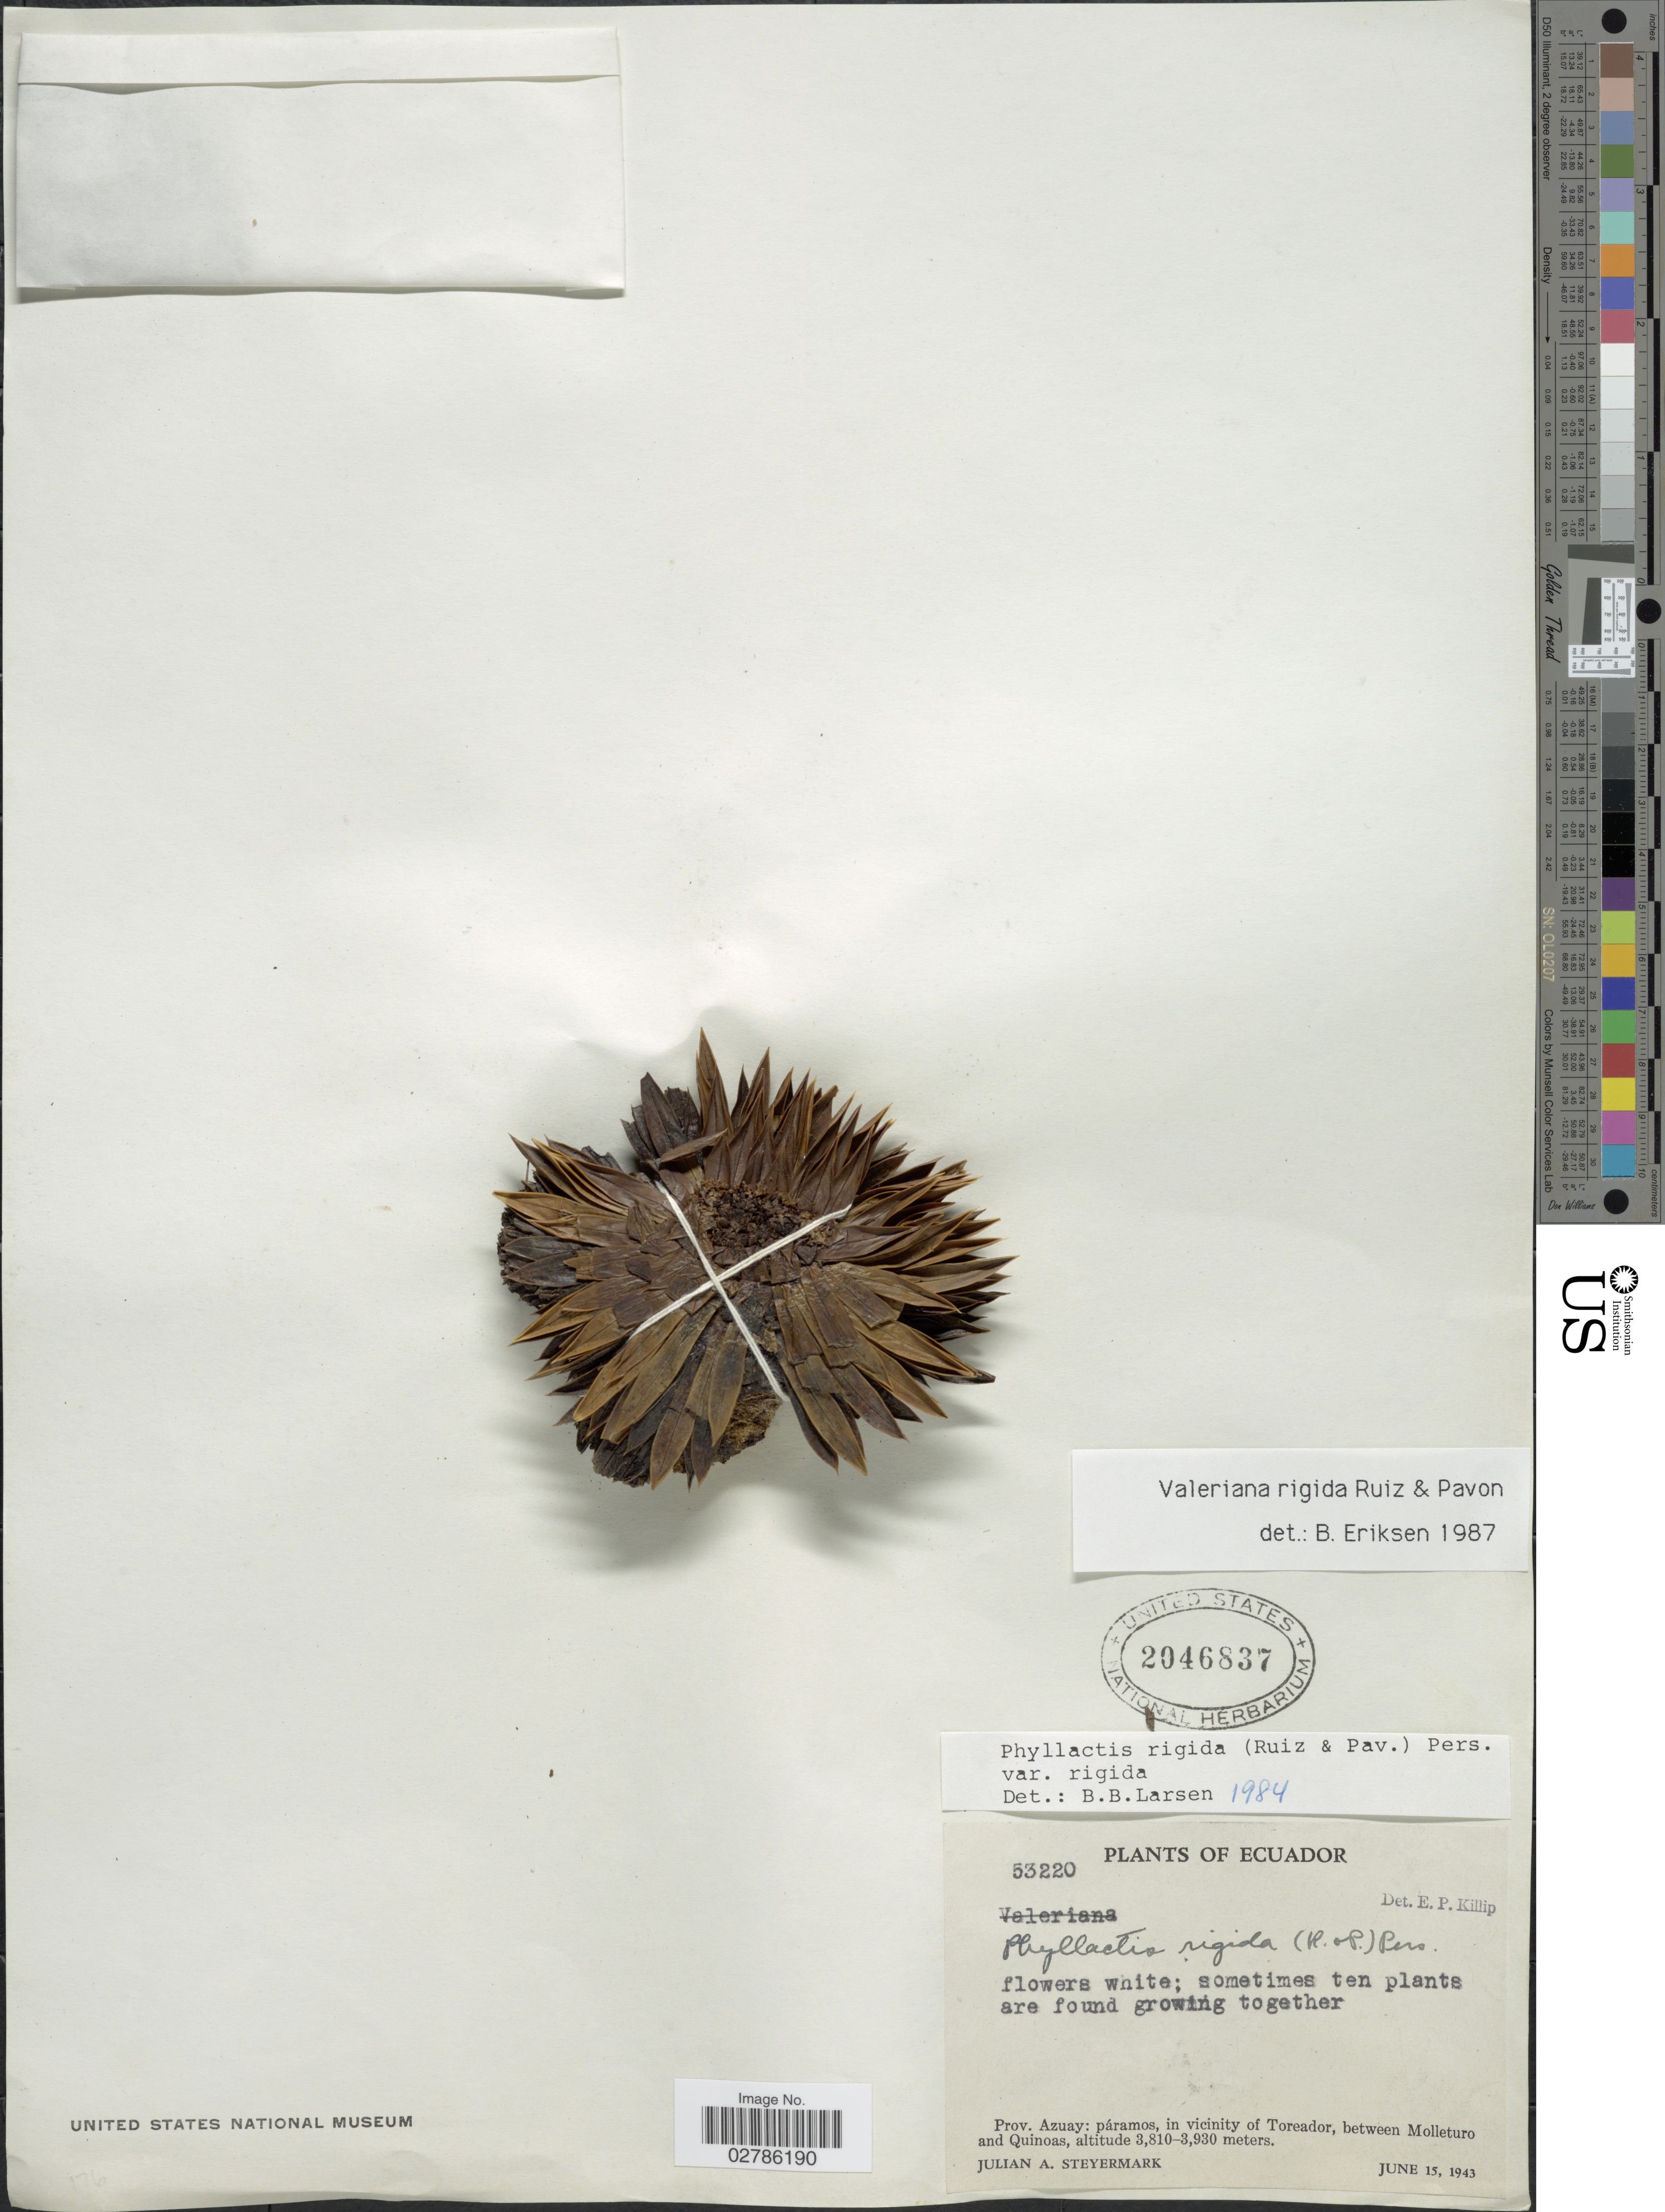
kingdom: Plantae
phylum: Tracheophyta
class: Magnoliopsida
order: Dipsacales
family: Caprifoliaceae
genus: Phyllactis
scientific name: Phyllactis rigida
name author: (Ruiz & Pav.) Pers.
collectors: J. Steyermark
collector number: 53220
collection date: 1943-06-15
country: Ecuador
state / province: Azuay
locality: Páramos, in vicinity of Toreador, between Molleturo and Quinoas.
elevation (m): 3810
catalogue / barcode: US 2046837